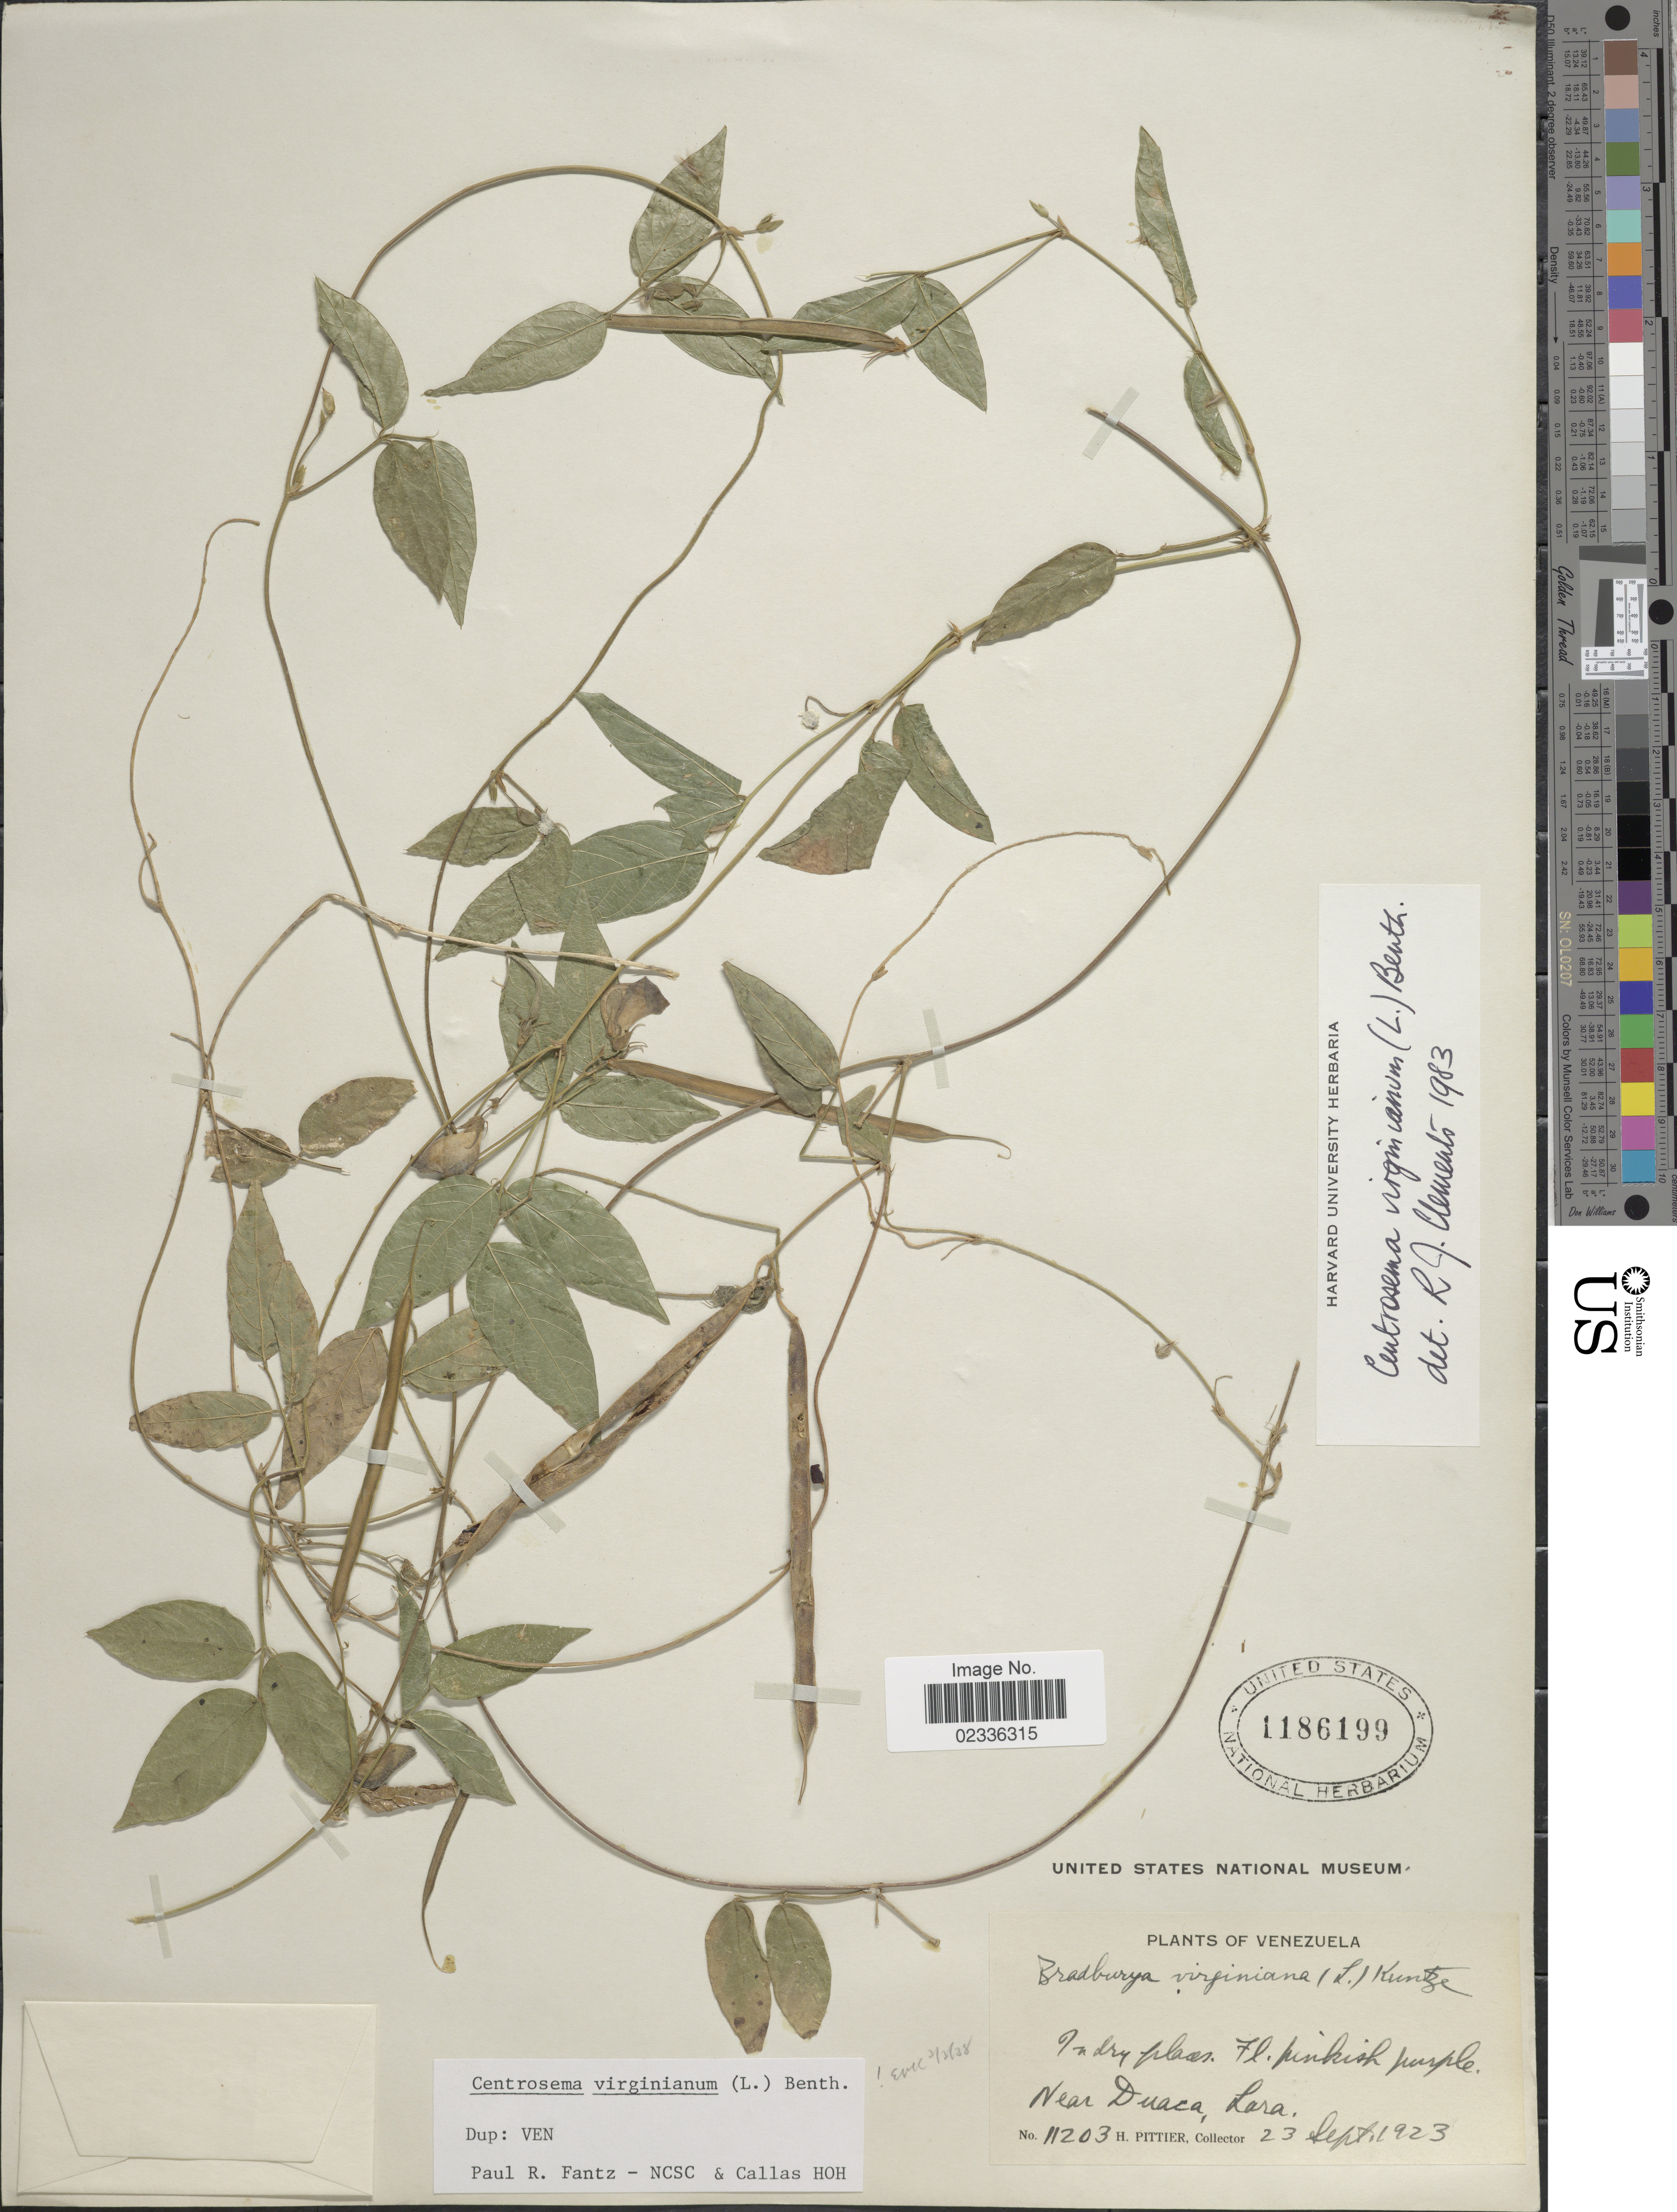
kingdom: Plantae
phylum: Tracheophyta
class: Magnoliopsida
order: Fabales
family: Fabaceae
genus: Centrosema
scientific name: Centrosema virginianum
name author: (L.) Benth.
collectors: H. F. Pittier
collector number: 11203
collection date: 1923-09-23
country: Venezuela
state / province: Lara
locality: Near Duaca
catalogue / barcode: US 1186199